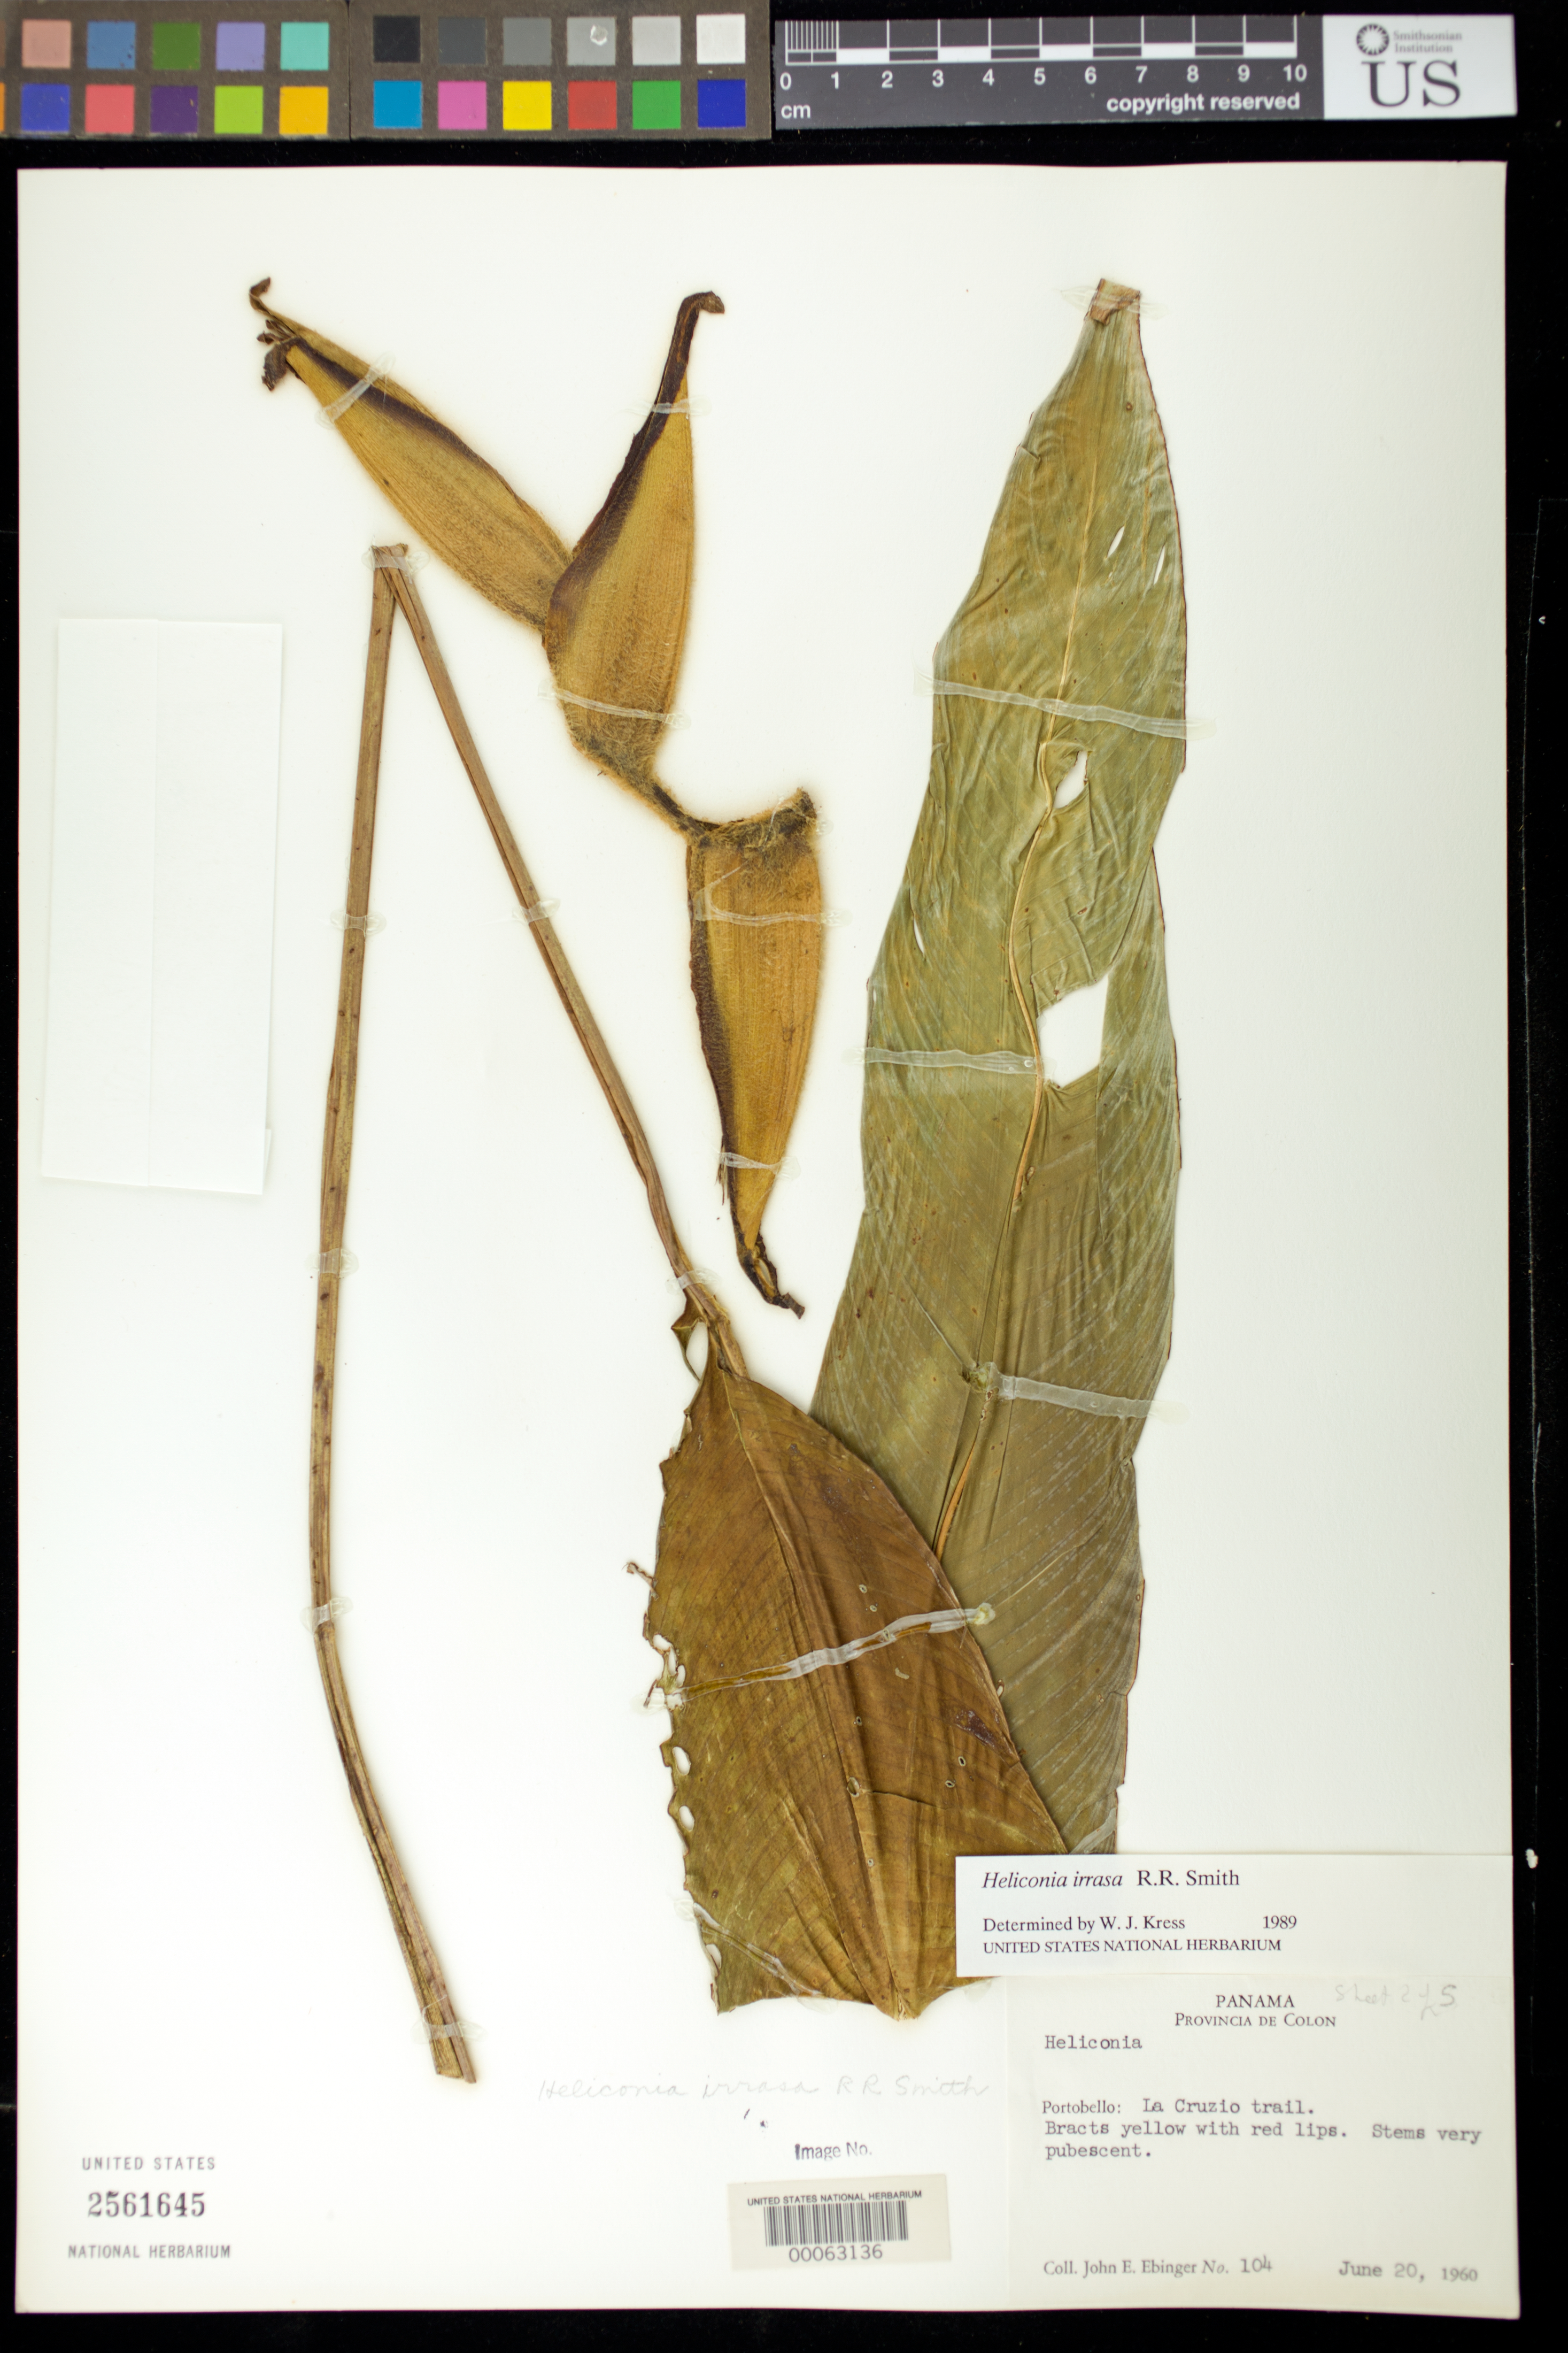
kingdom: Plantae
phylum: Tracheophyta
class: Liliopsida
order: Zingiberales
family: Heliconiaceae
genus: Heliconia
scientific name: Heliconia irrasa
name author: Lane ex R.R. Sm.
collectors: J. Ebinger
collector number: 104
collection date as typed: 20 Jun 1960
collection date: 1960-06-20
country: Panama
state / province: Colón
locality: Portobello: La Cruzio Trail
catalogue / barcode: US 2561645